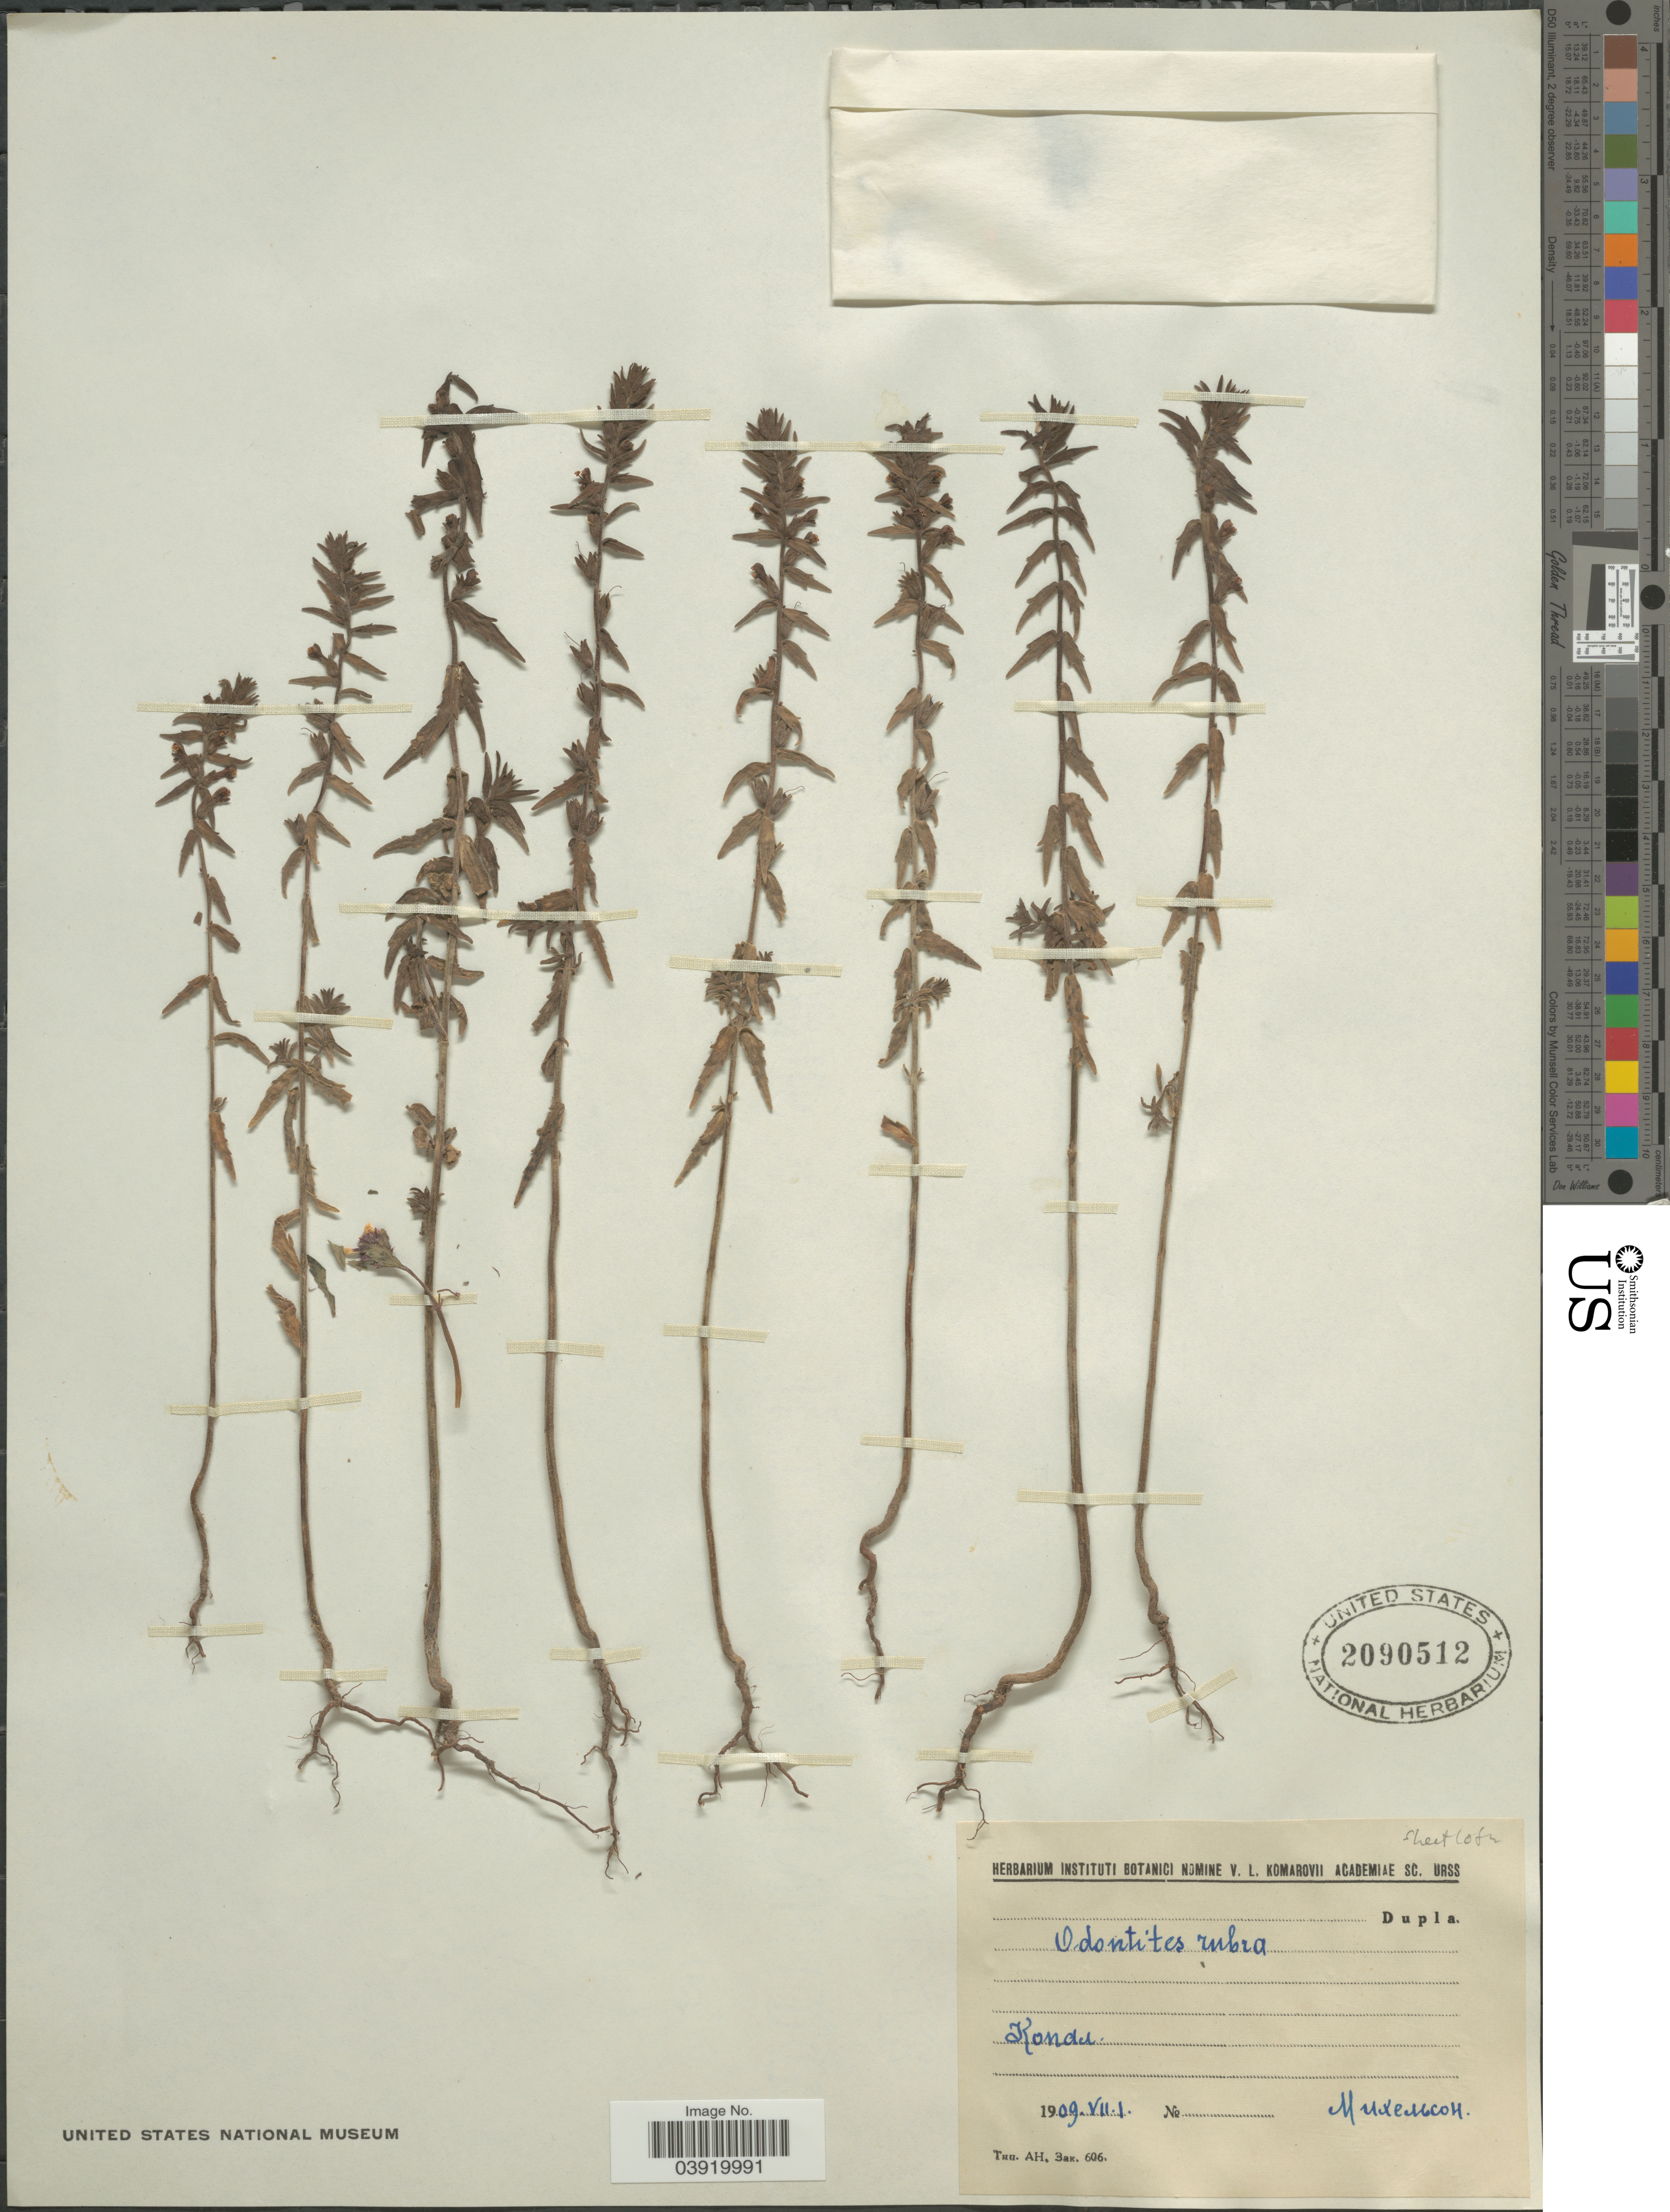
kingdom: Plantae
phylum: Tracheophyta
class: Magnoliopsida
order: Lamiales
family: Orobanchaceae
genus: Odontites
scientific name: Odontites vulgaris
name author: Moench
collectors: -. Muxerbcoh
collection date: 1909-07-01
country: Kazakhstan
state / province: Almaty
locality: Kopal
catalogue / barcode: US 2090512